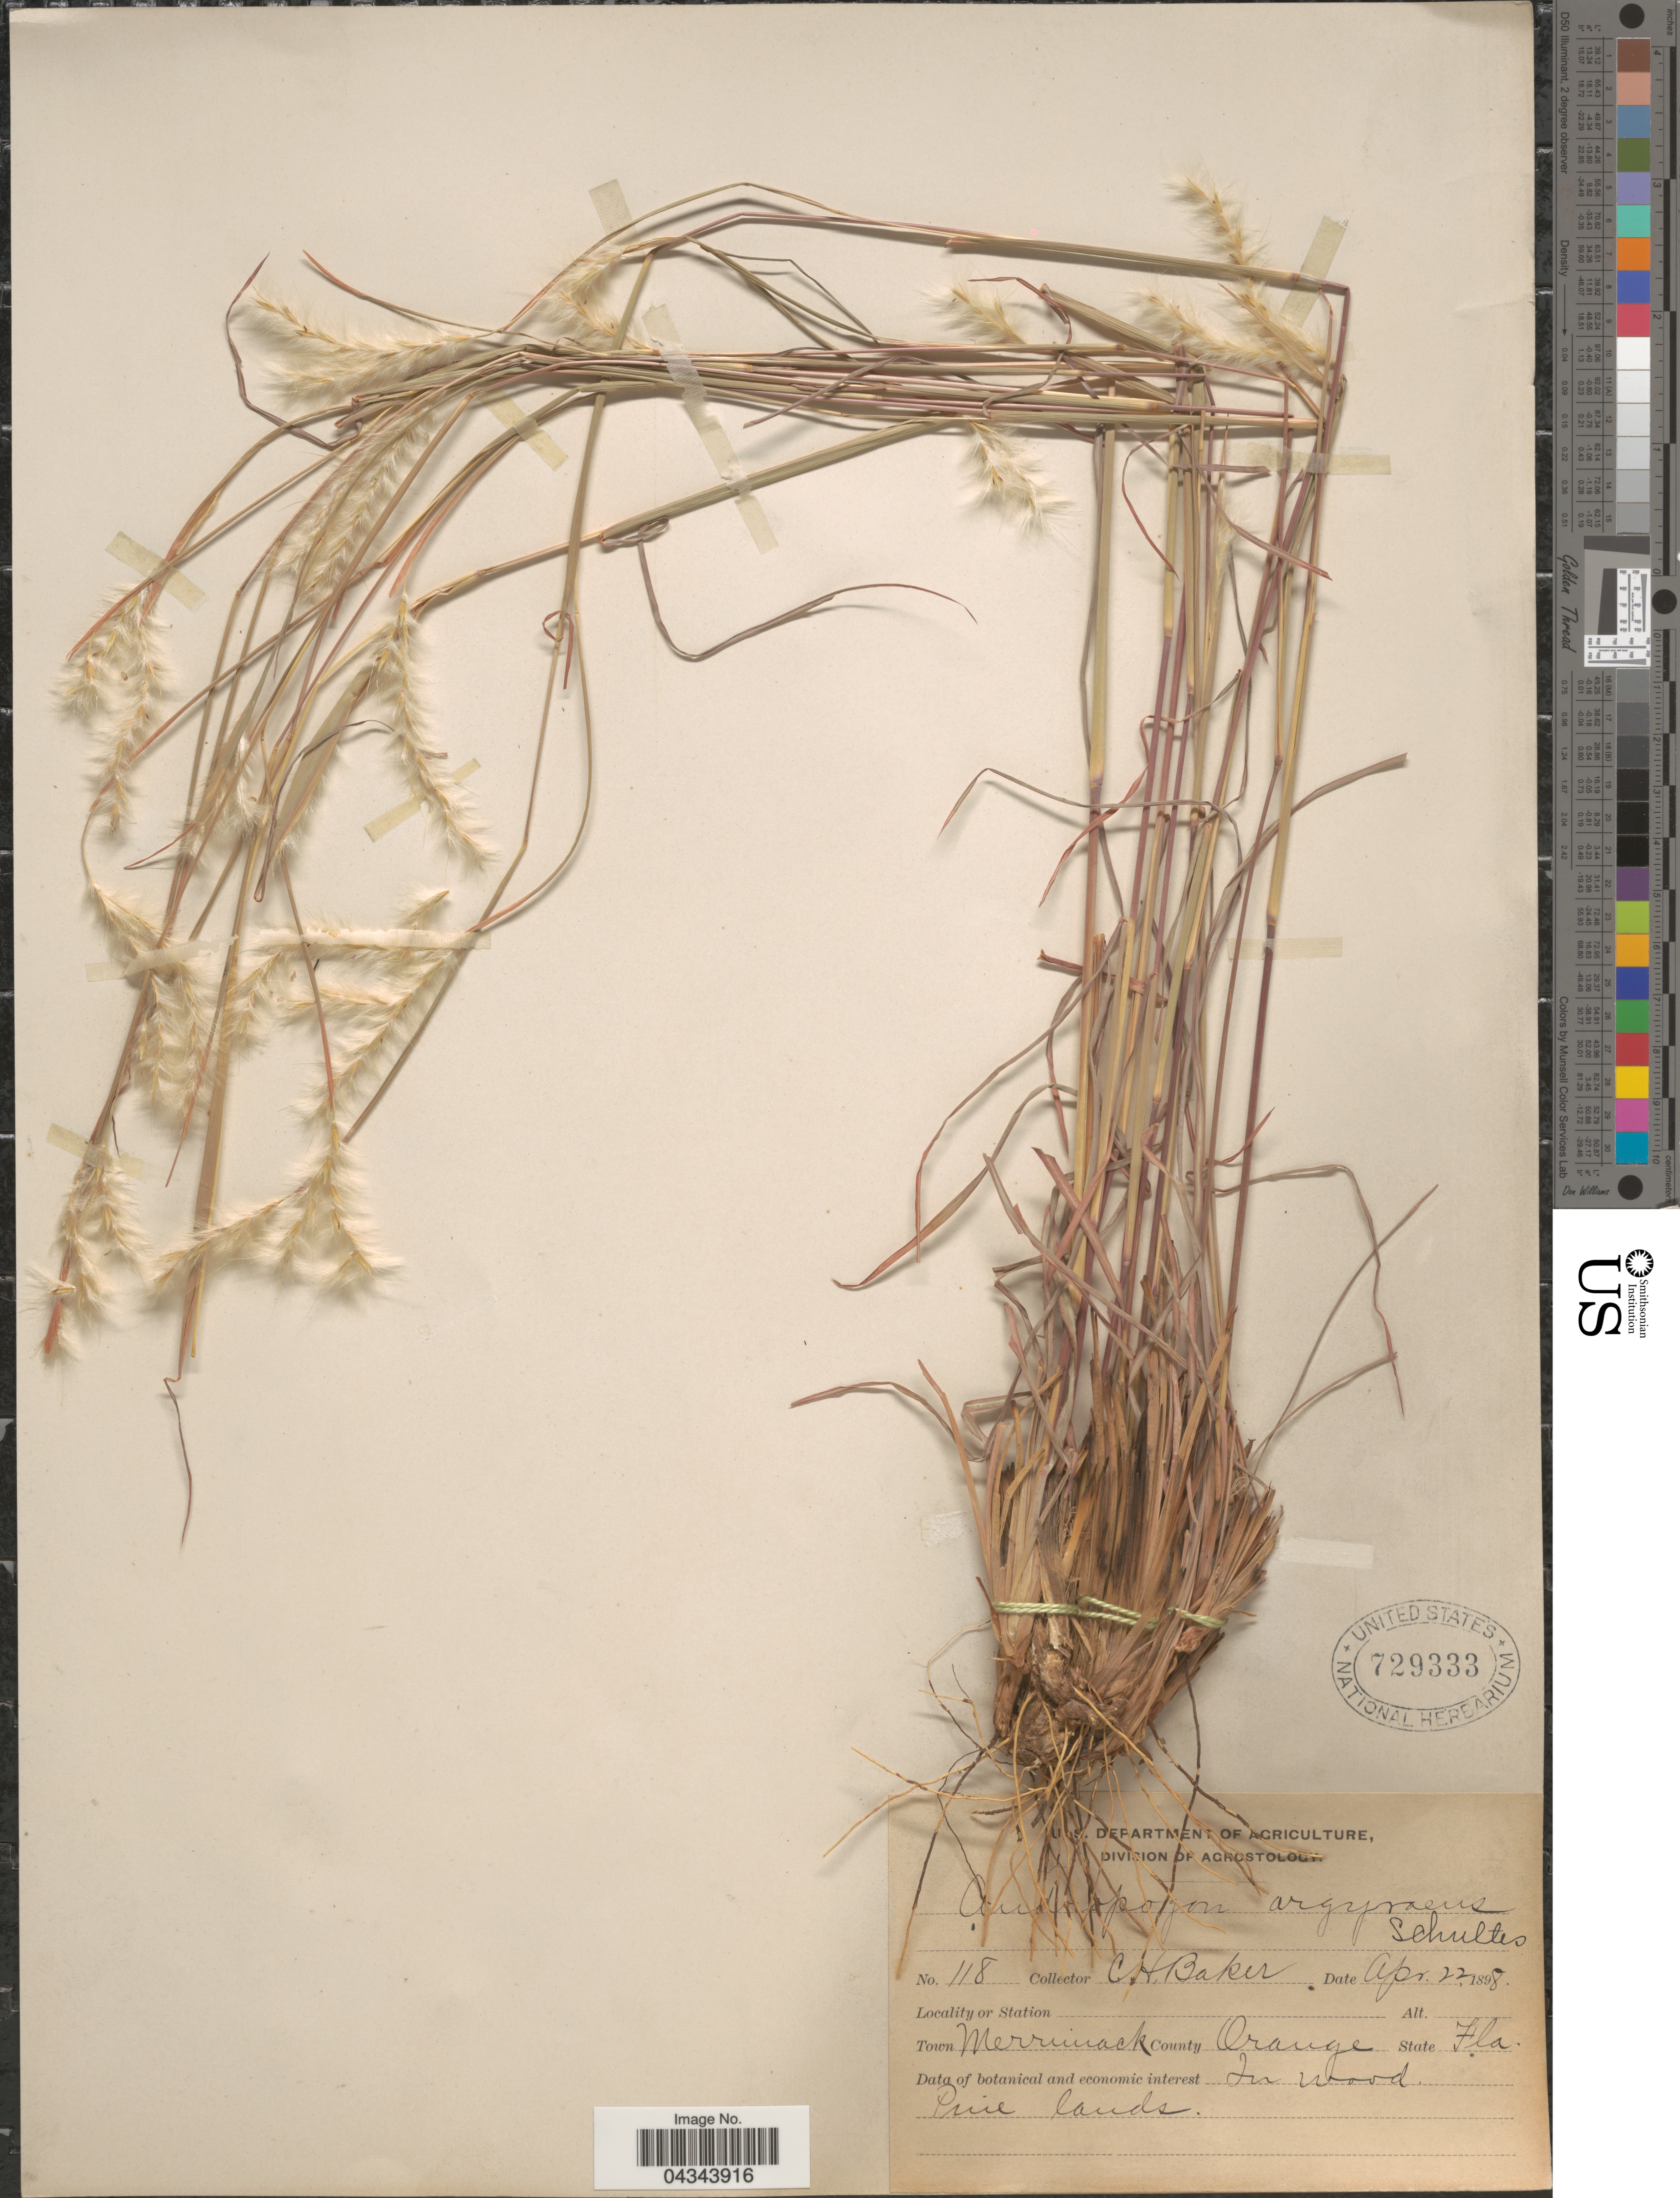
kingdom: Plantae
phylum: Tracheophyta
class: Liliopsida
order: Poales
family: Poaceae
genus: Andropogon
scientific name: Andropogon ternarius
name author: Michx.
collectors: C. H. Baker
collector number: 118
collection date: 1898-04-22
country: United States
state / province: Florida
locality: Town Merrimack County Orange.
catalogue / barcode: US 729333